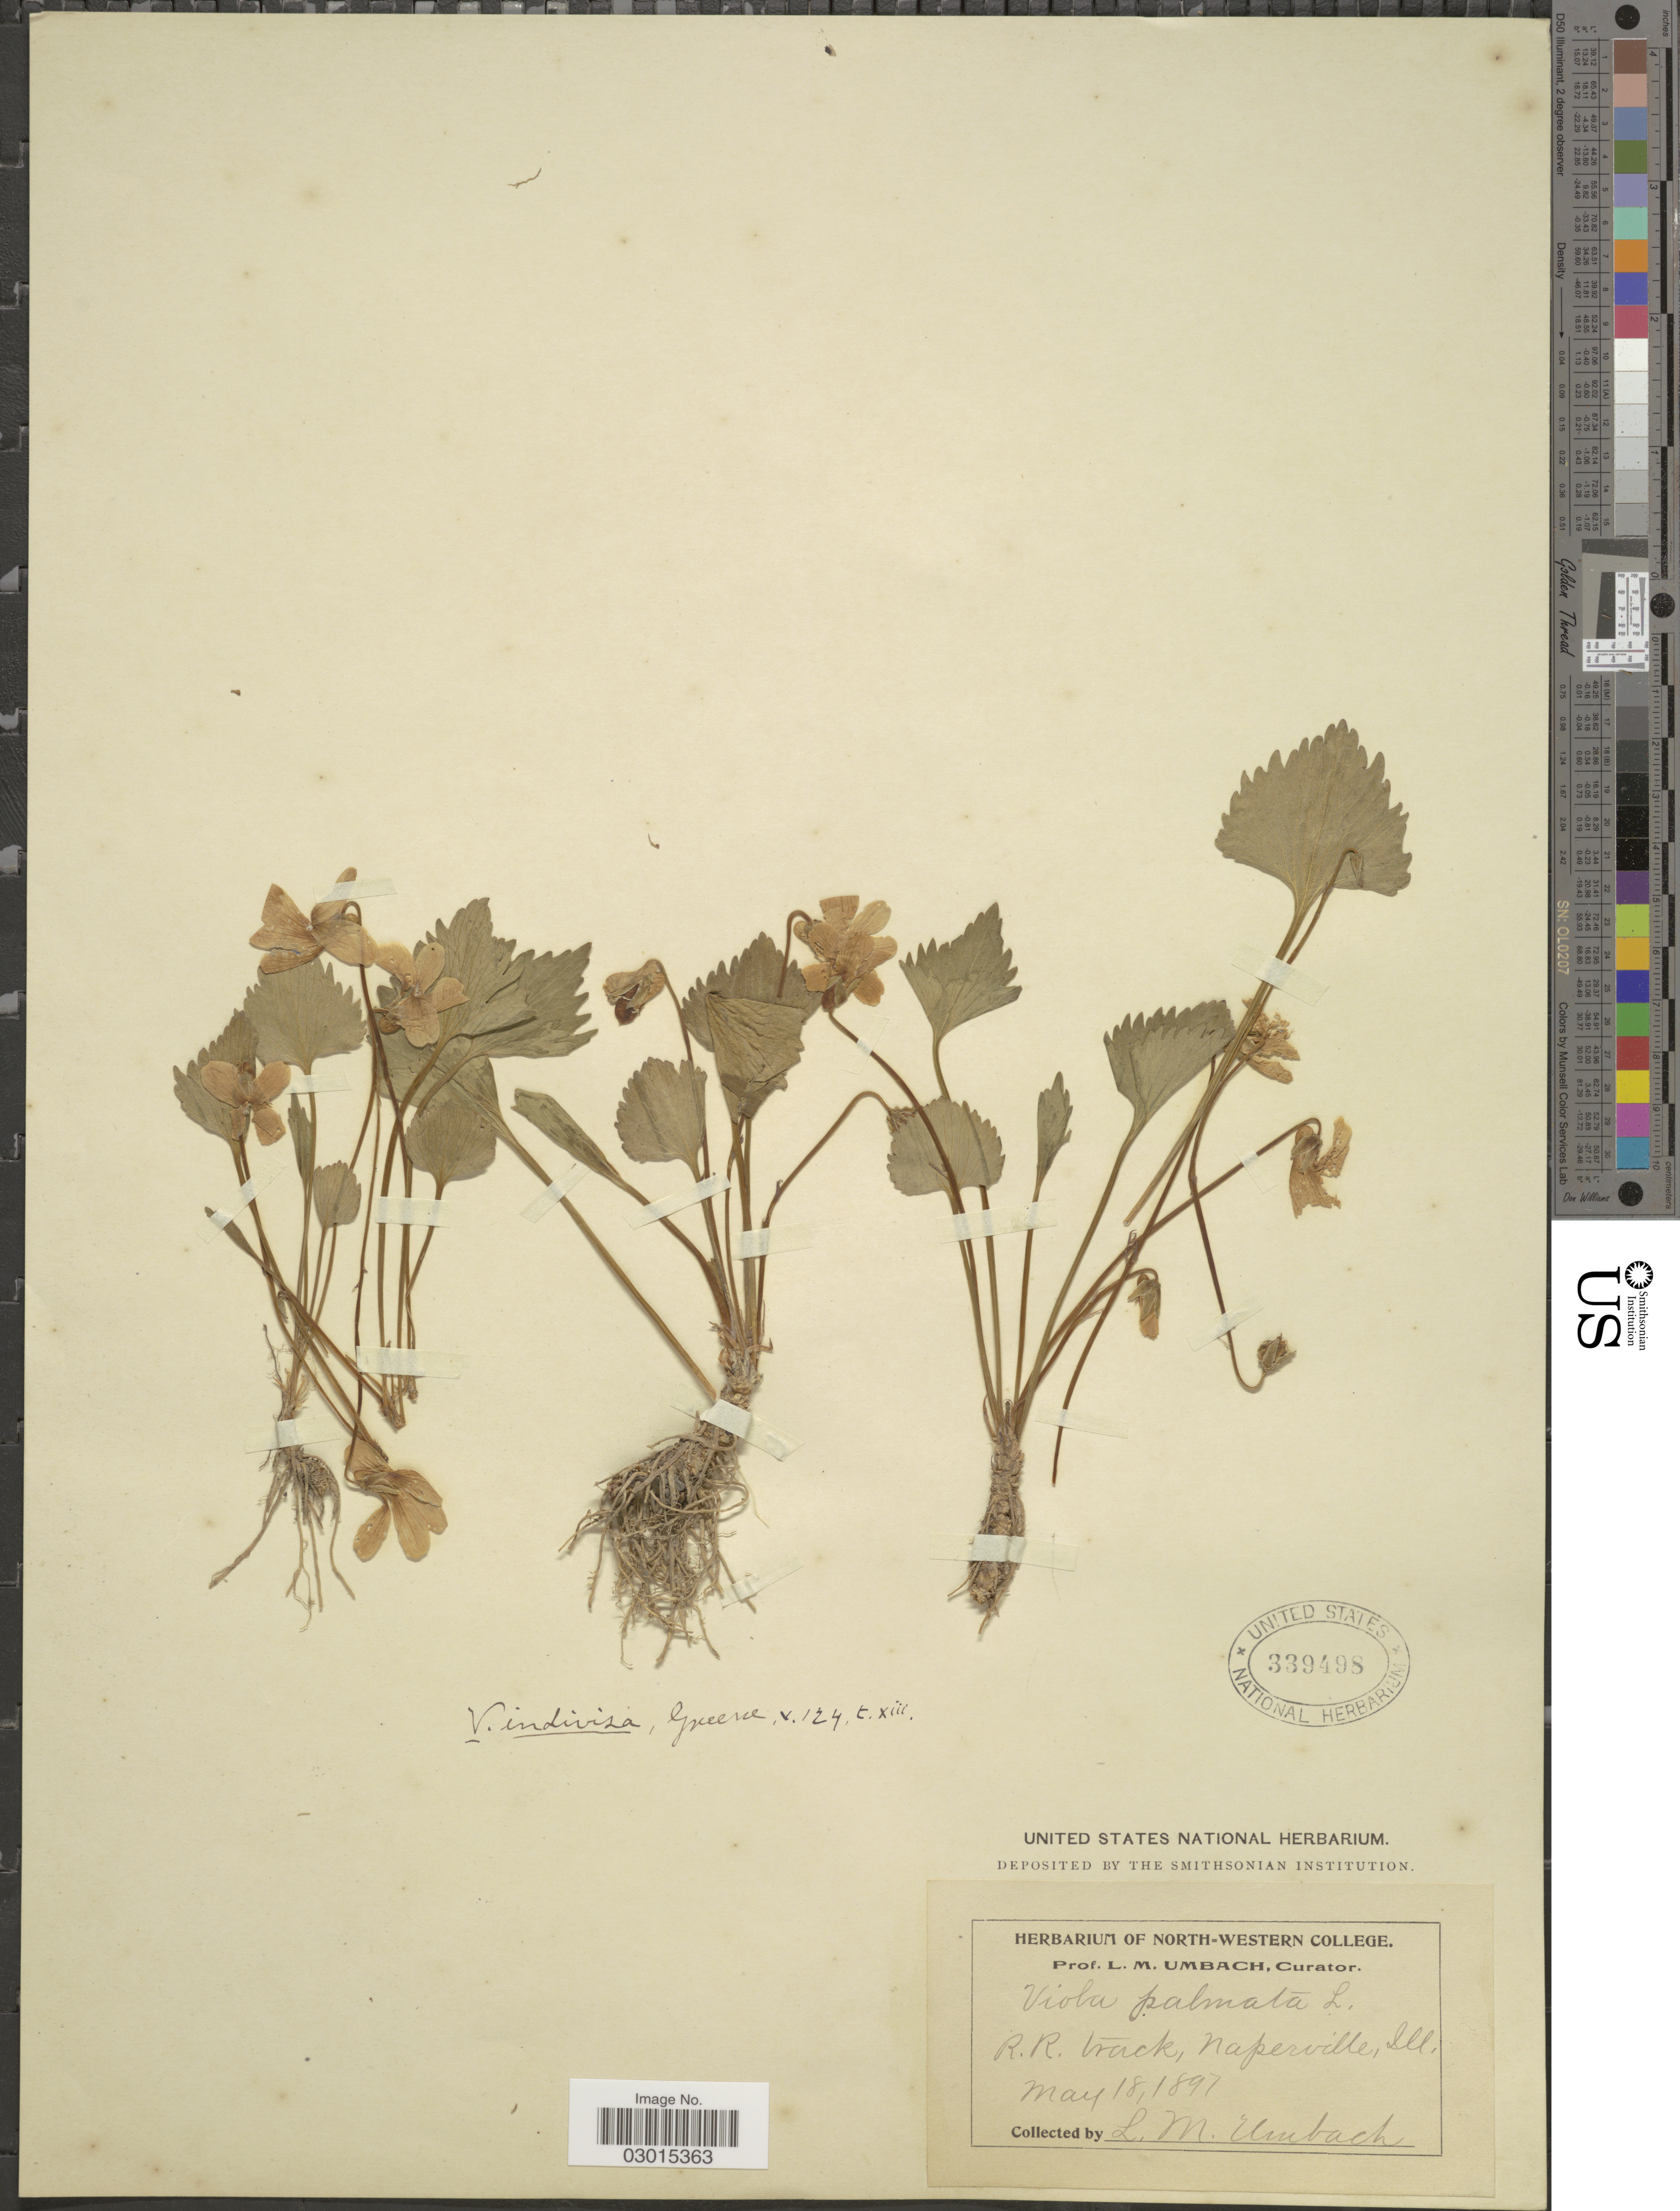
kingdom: Plantae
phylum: Tracheophyta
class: Magnoliopsida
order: Malpighiales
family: Violaceae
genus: Viola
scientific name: Viola x indivisa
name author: Greene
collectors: L. M. Umbach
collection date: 1897-05-18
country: United States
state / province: Illinois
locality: R. R. Track, Naperville, Ill.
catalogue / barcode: US 339498